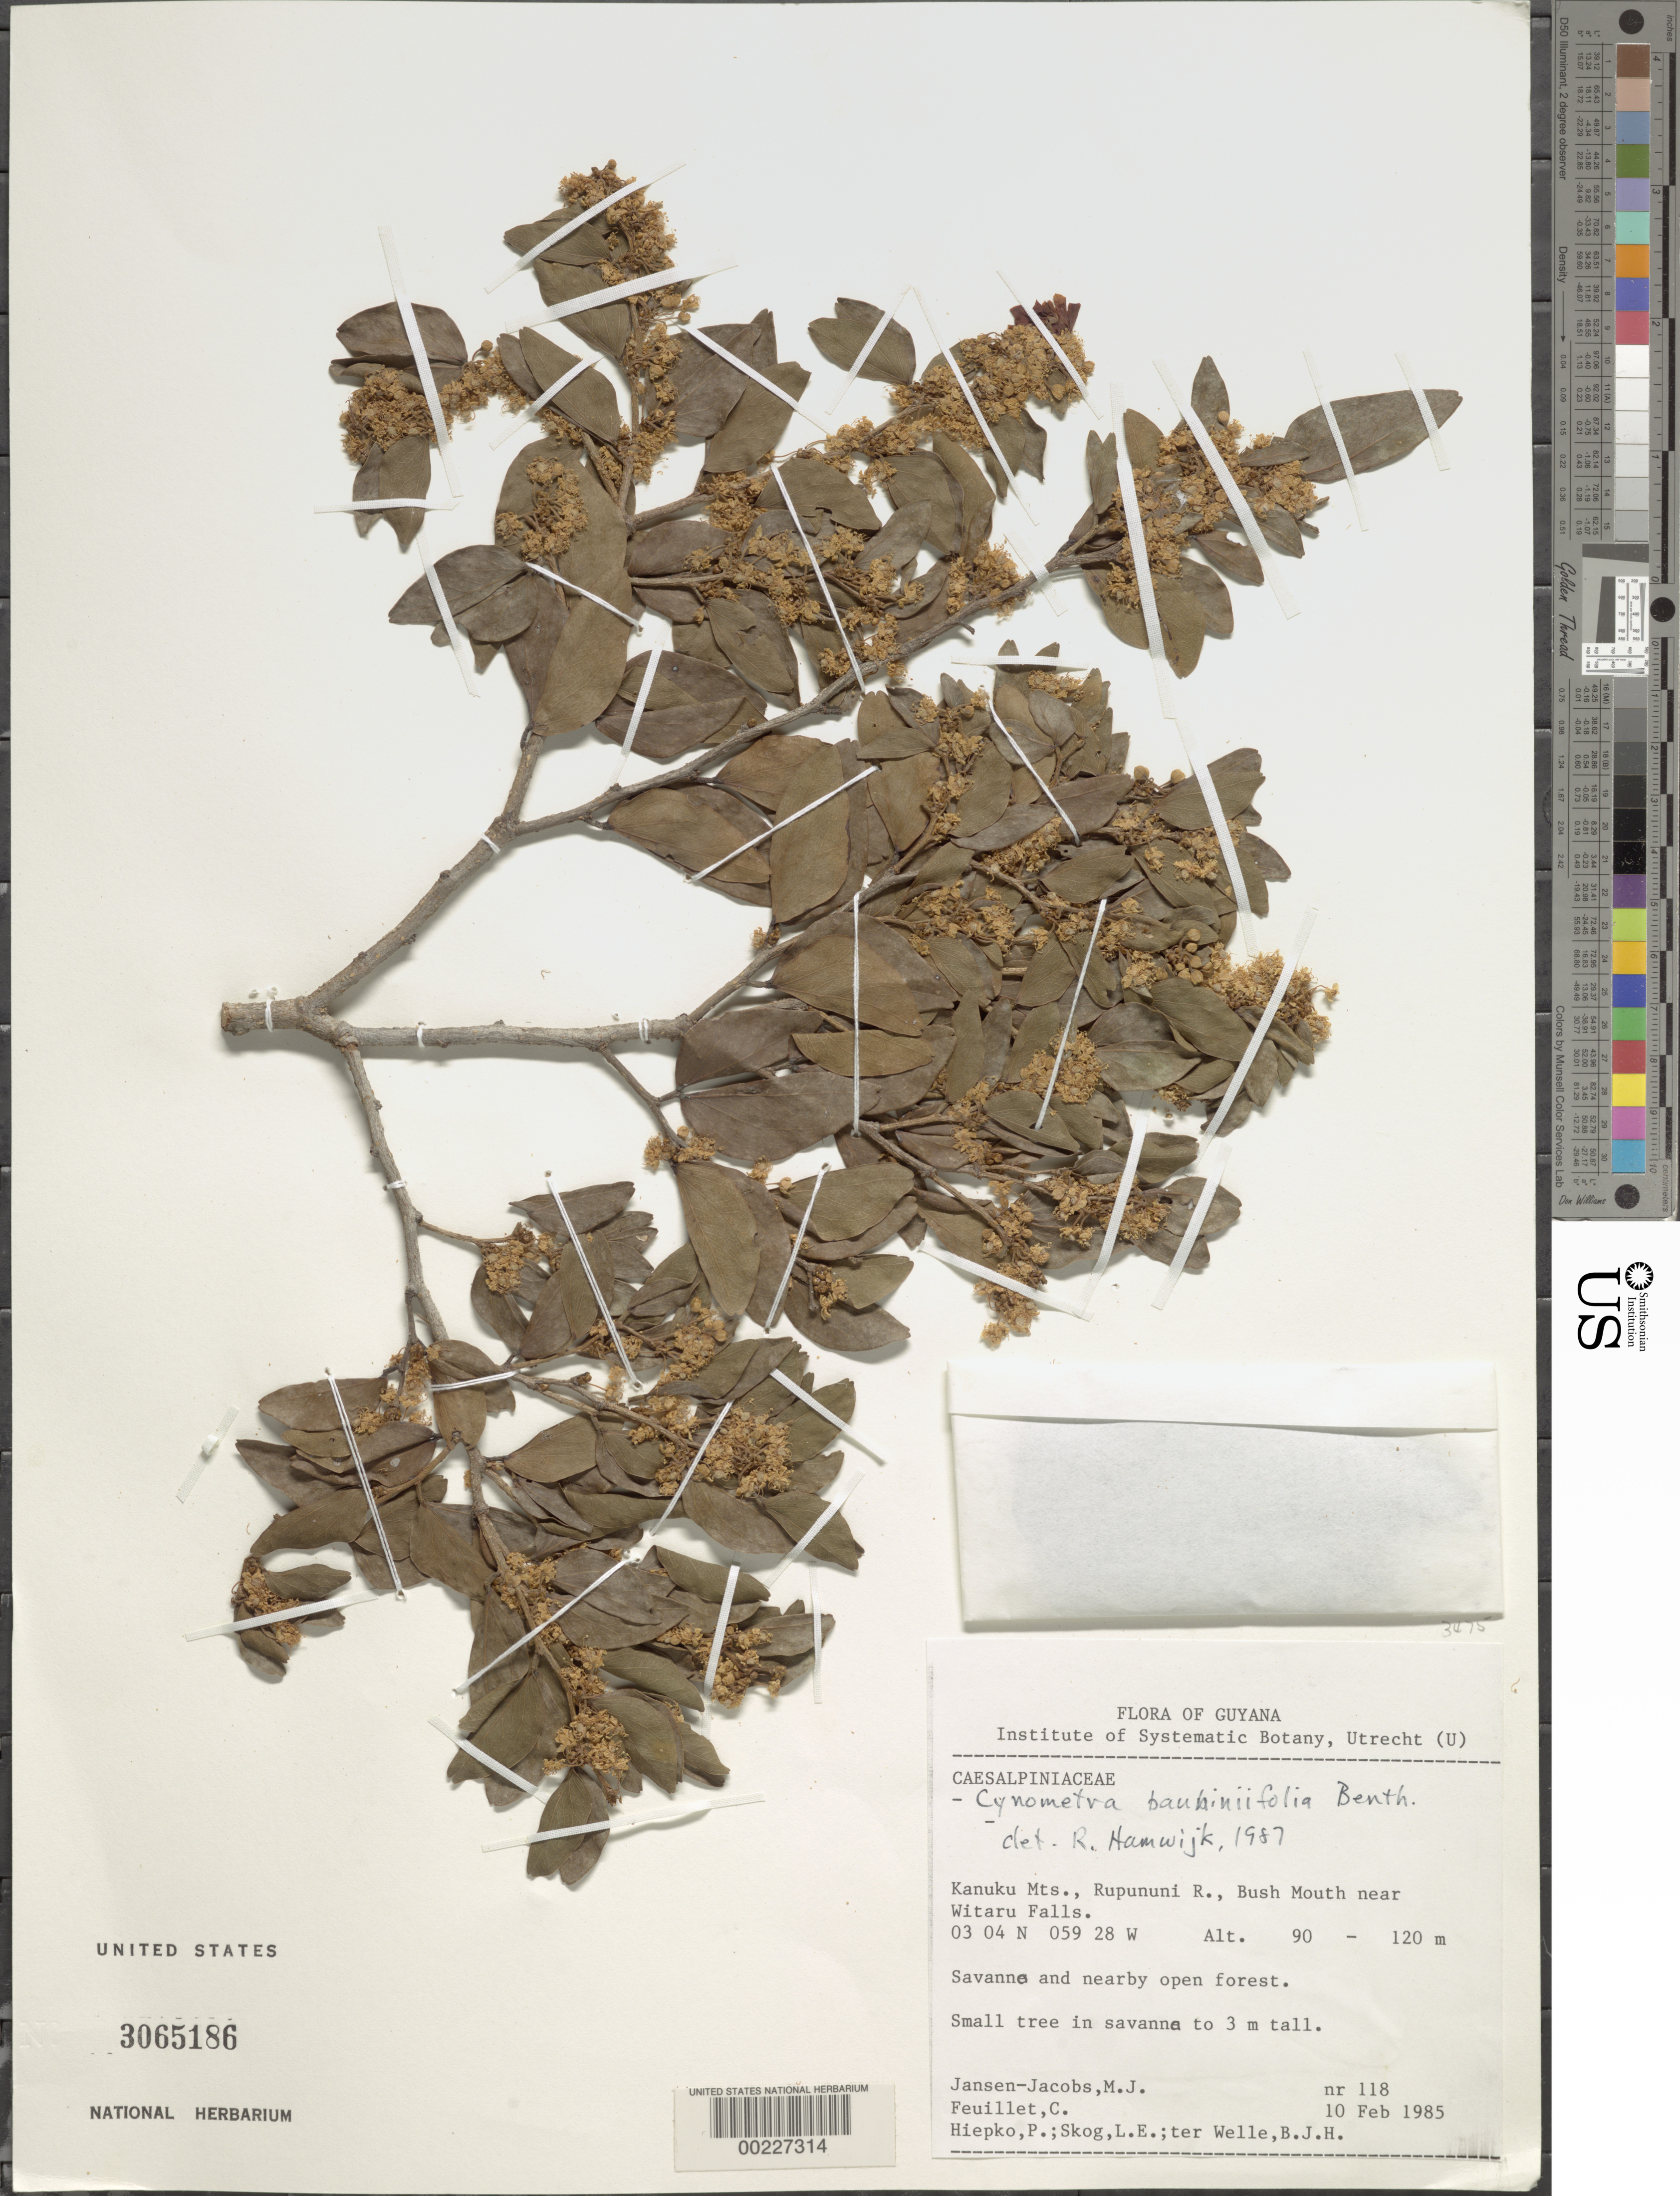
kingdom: Plantae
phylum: Tracheophyta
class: Magnoliopsida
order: Fabales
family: Fabaceae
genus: Cynometra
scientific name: Cynometra bauhiniifolia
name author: Benth.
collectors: M. J. Jansen-Jacobs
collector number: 118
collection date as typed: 10 Feb 1985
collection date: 1985-02-10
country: Guyana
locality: Kanuku mts., rupununi r., bush mouth near witaru falls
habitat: Savanna and nearby open forest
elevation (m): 90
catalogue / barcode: US 3065186